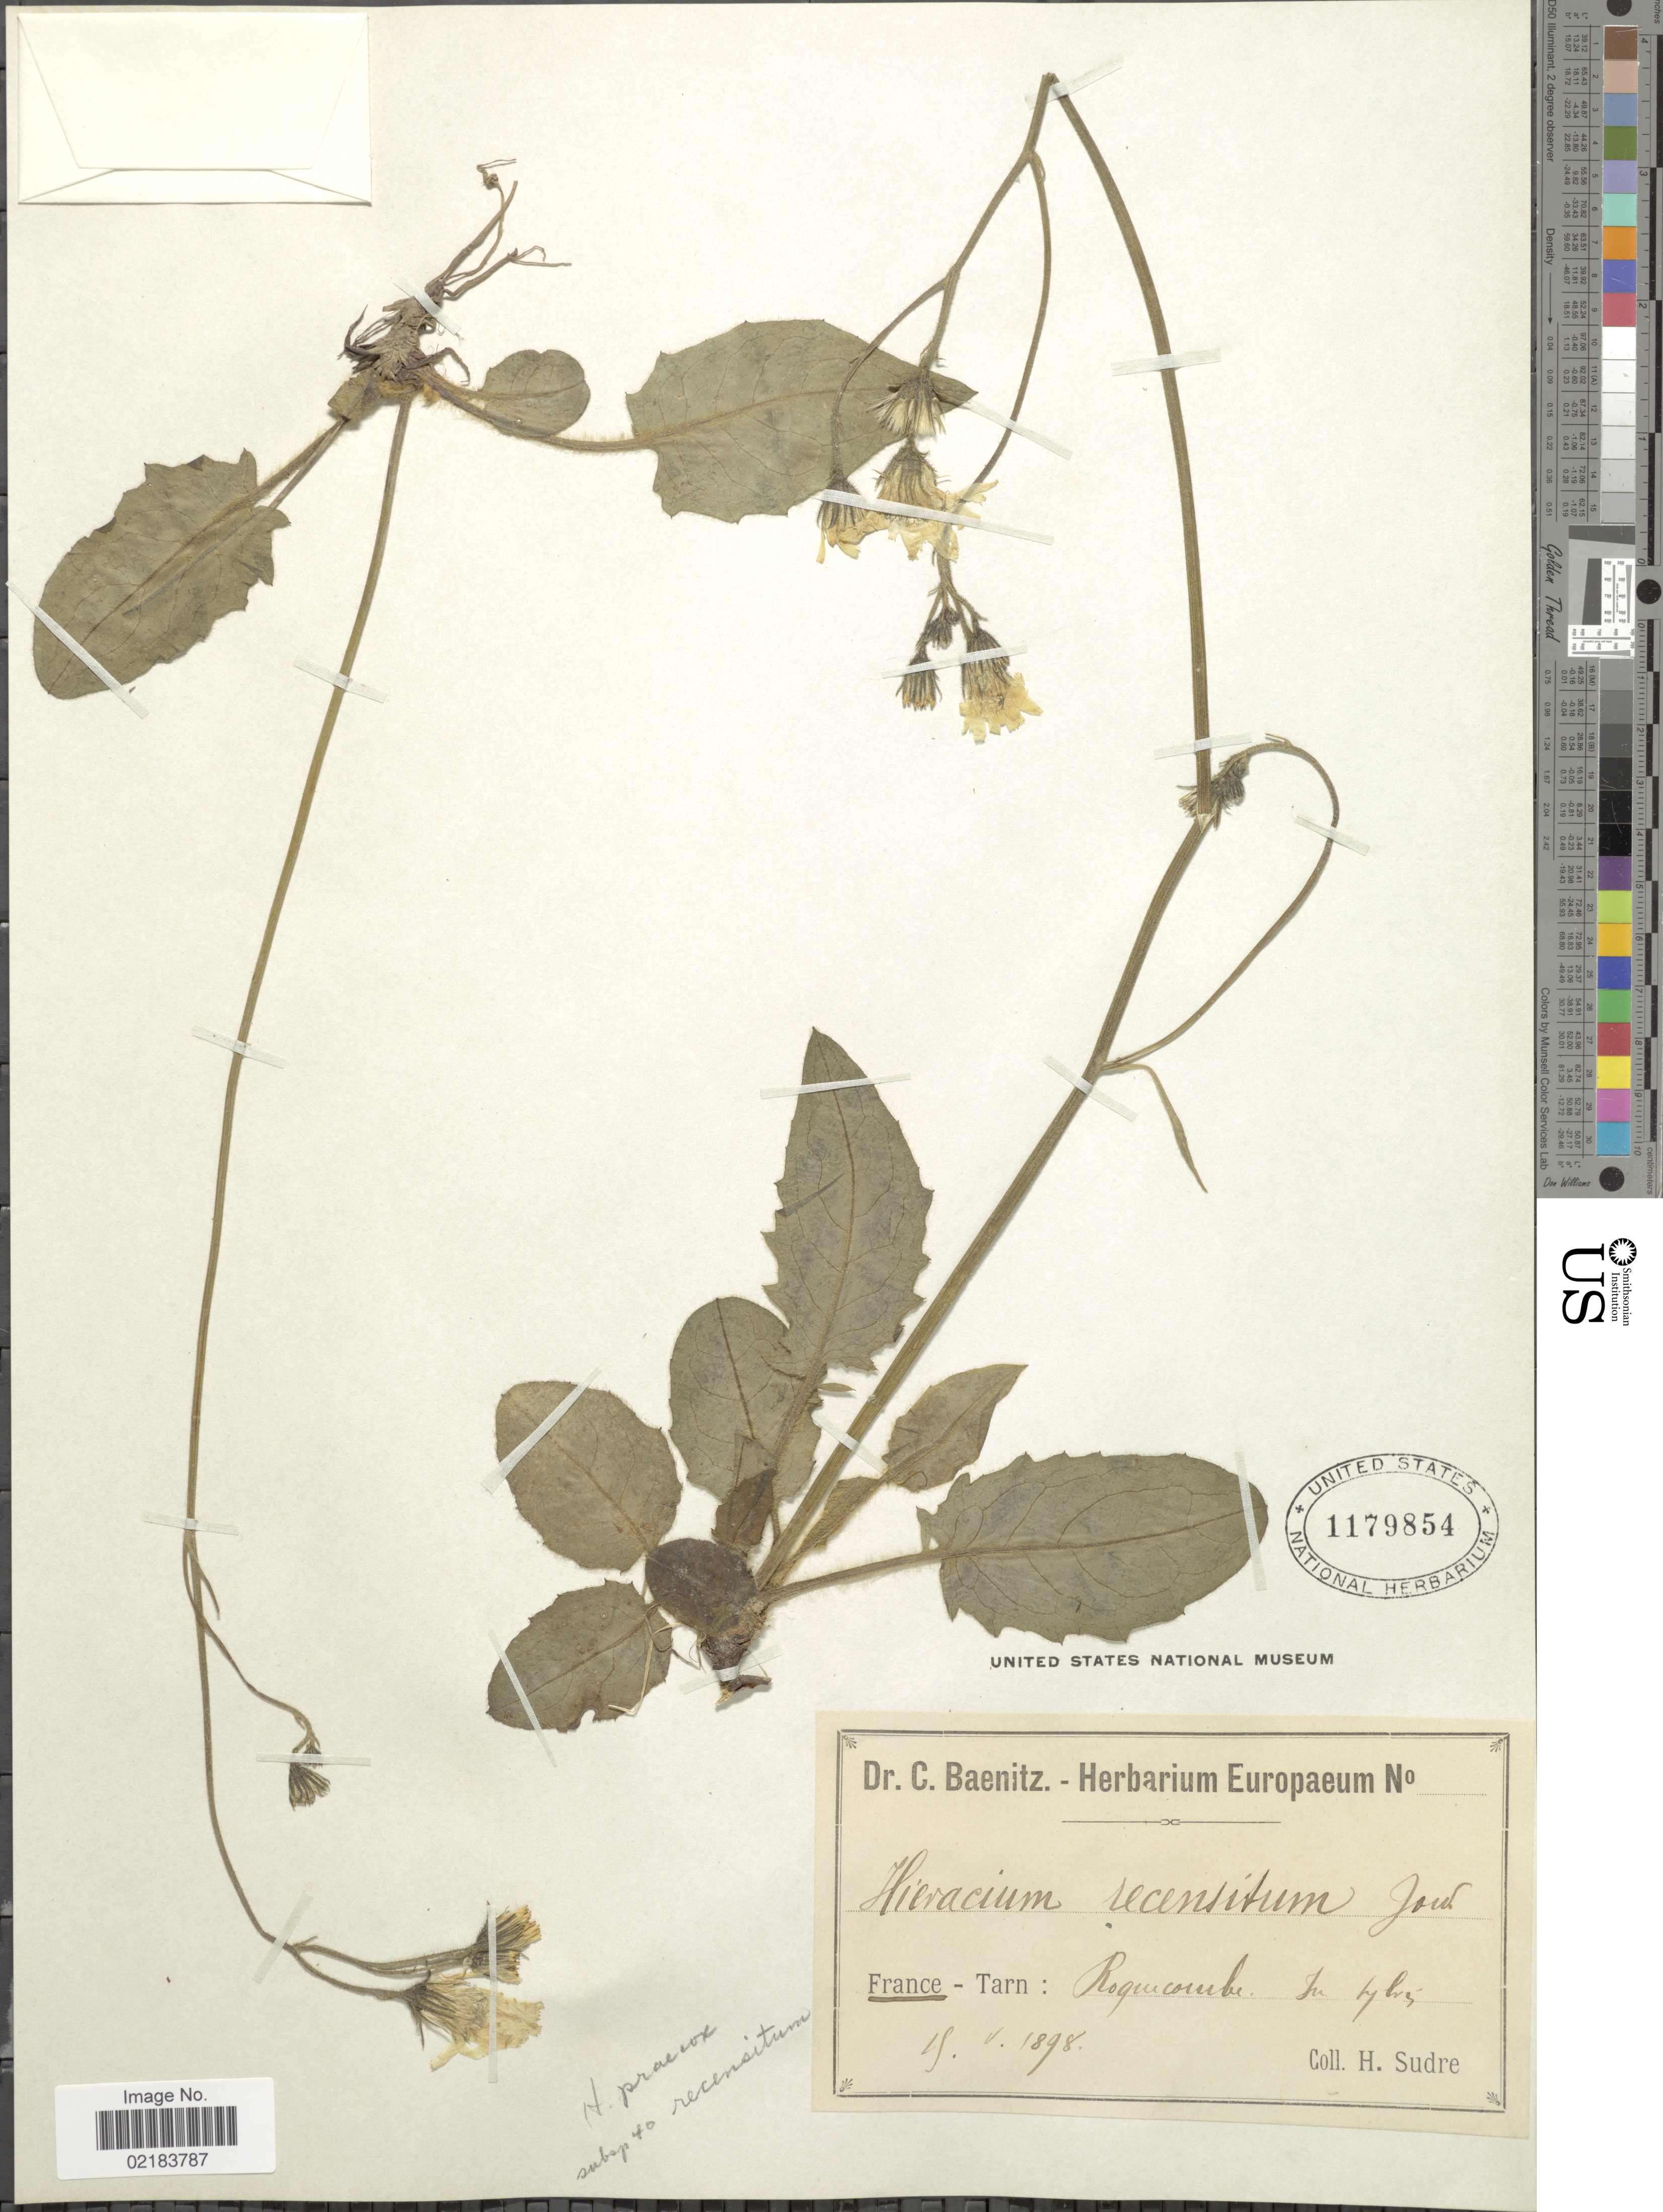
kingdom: Plantae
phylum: Tracheophyta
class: Magnoliopsida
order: Asterales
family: Asteraceae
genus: Hieracium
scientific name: Hieracium glaucinum subsp. praecox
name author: (Sch. Bip.) O. Bolòs & Vigo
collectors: H. Sudre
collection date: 1898-05-15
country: France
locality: France - Tarn: Rogmcorubu [interpreted]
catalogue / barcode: US 1179854